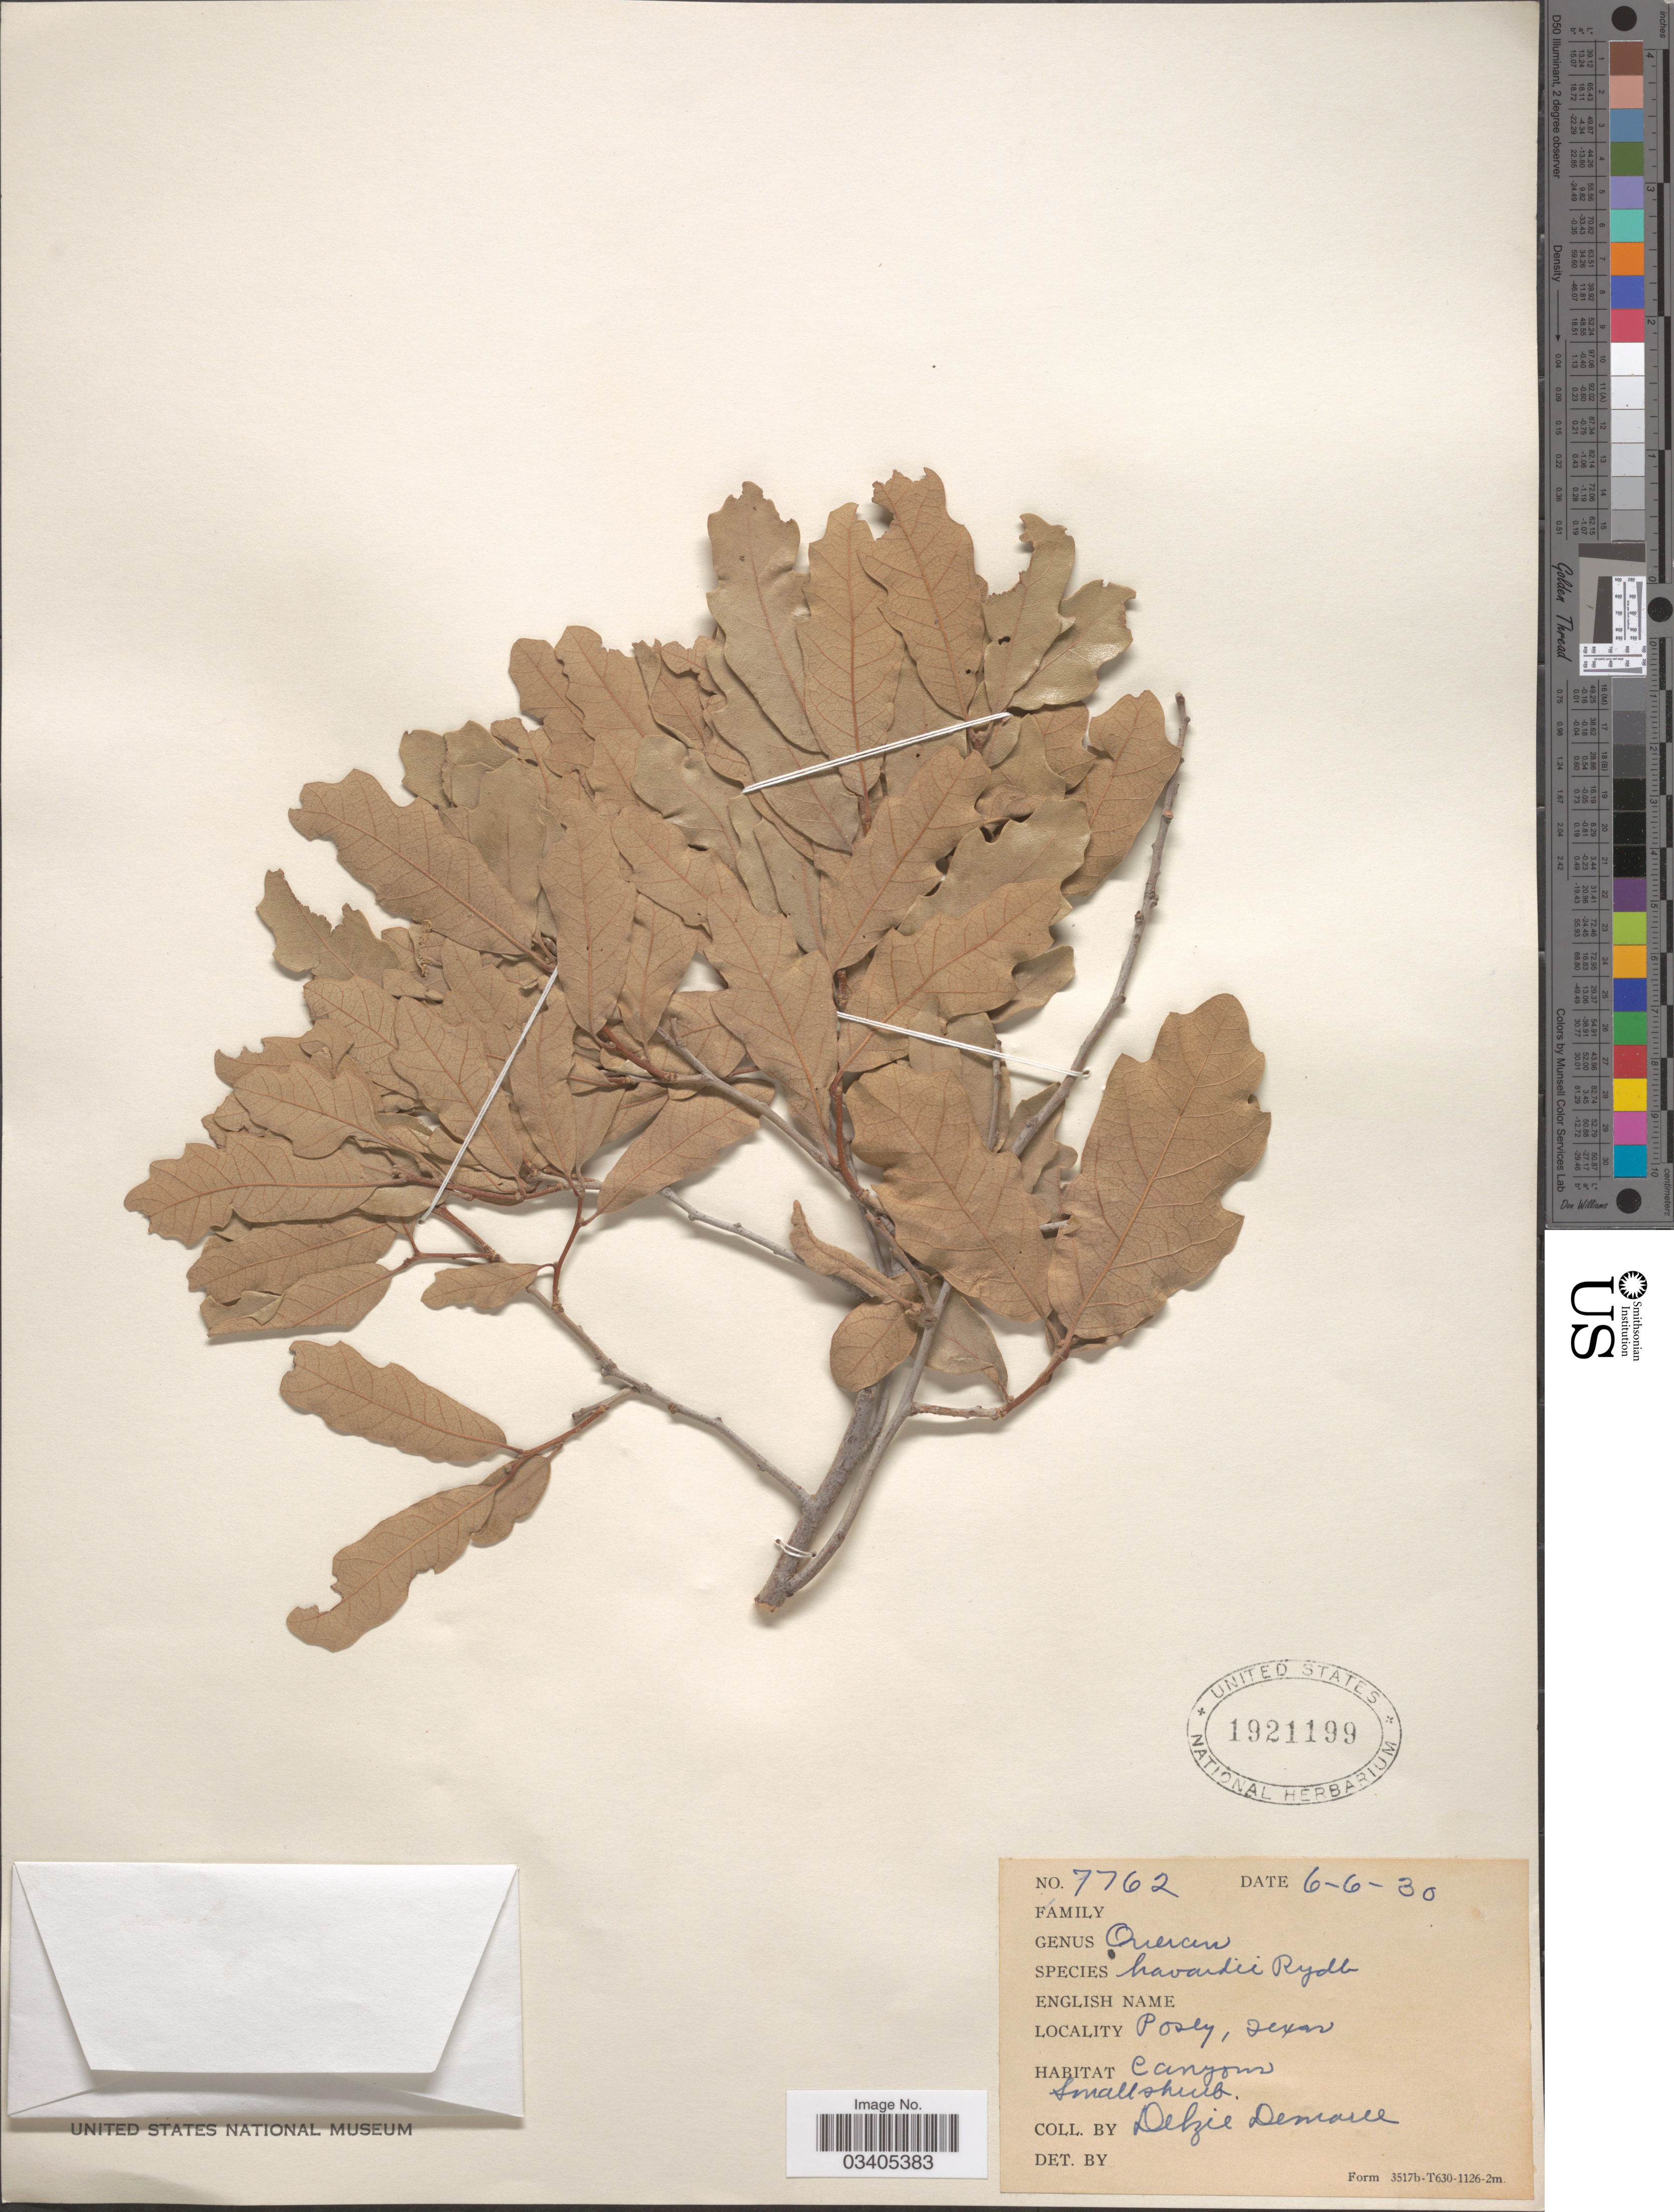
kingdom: Plantae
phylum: Tracheophyta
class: Magnoliopsida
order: Fagales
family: Fagaceae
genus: Quercus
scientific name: Quercus havardii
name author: Rydb.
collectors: D. Demaree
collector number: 7762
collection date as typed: Transcribed d/m/y: 6/6/30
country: United States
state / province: Texas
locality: Posey. Canyons.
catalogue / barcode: US 1921199